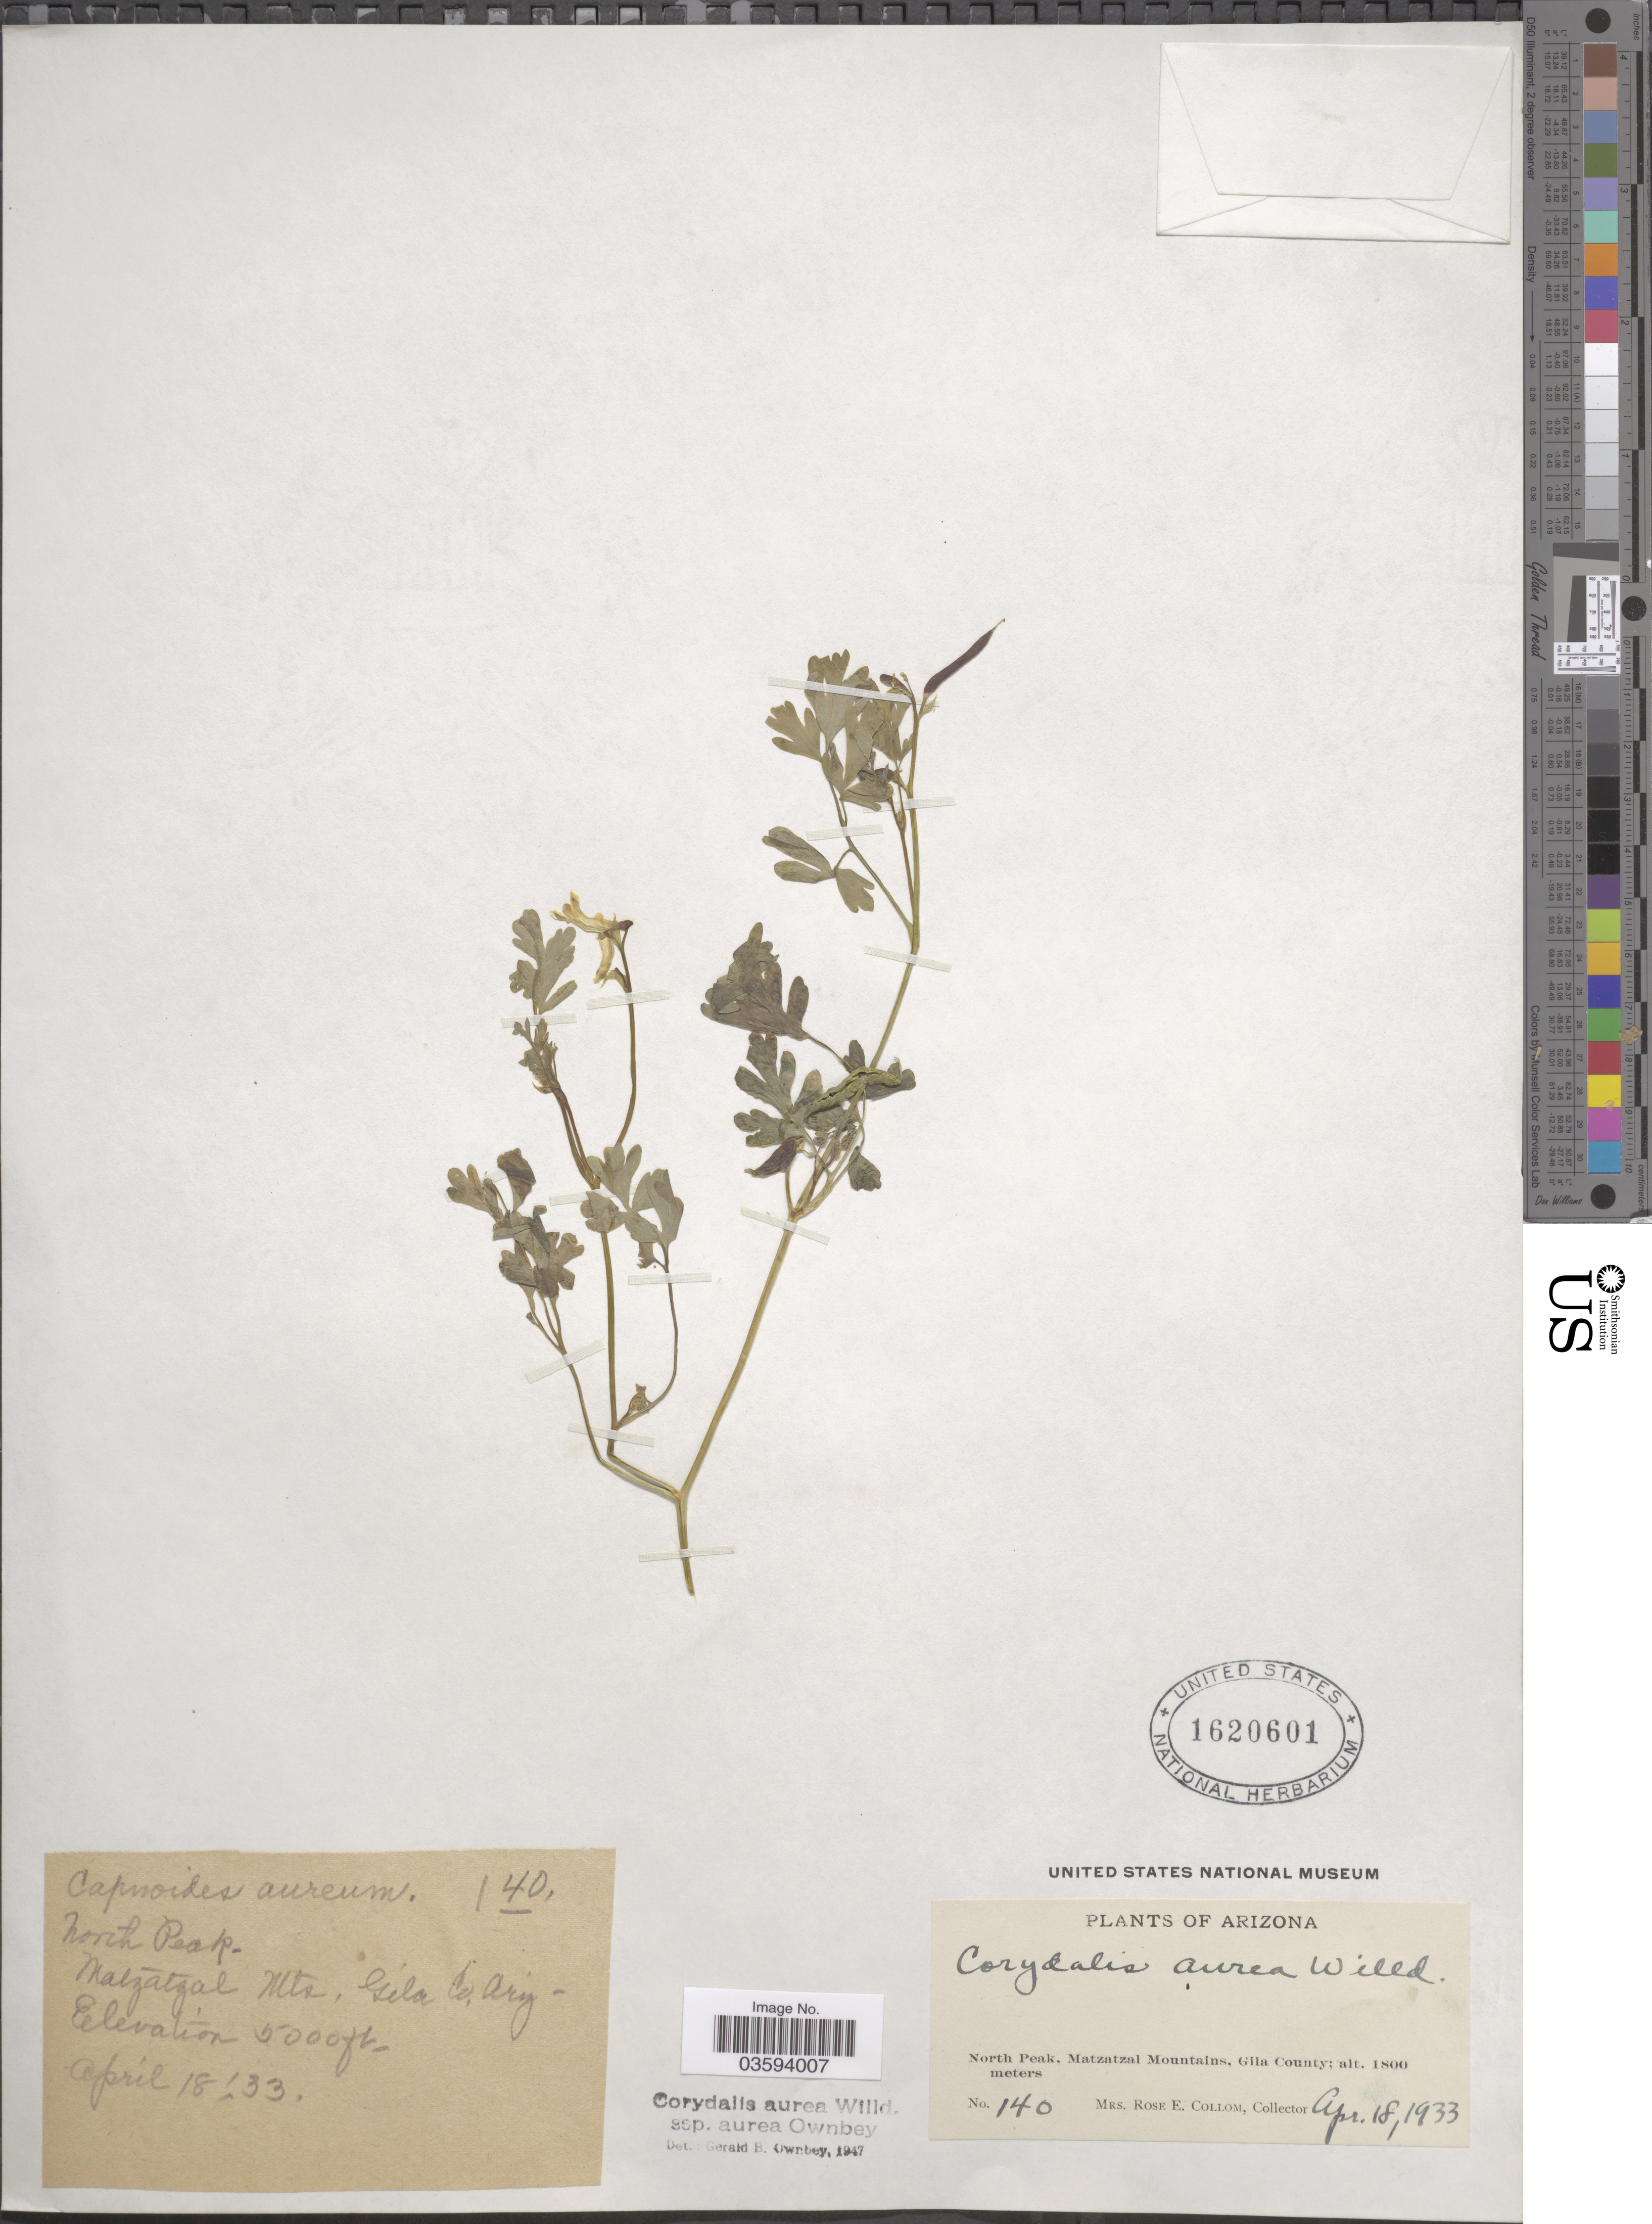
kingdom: Plantae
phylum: Tracheophyta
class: Magnoliopsida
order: Ranunculales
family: Papaveraceae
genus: Corydalis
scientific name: Corydalis aurea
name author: Willd.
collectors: R. E. Collom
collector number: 140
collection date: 1933-04-18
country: United States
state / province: Arizona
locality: North Peak, Matzatzal Mts, Gila County.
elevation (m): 1800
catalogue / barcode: US 1620601